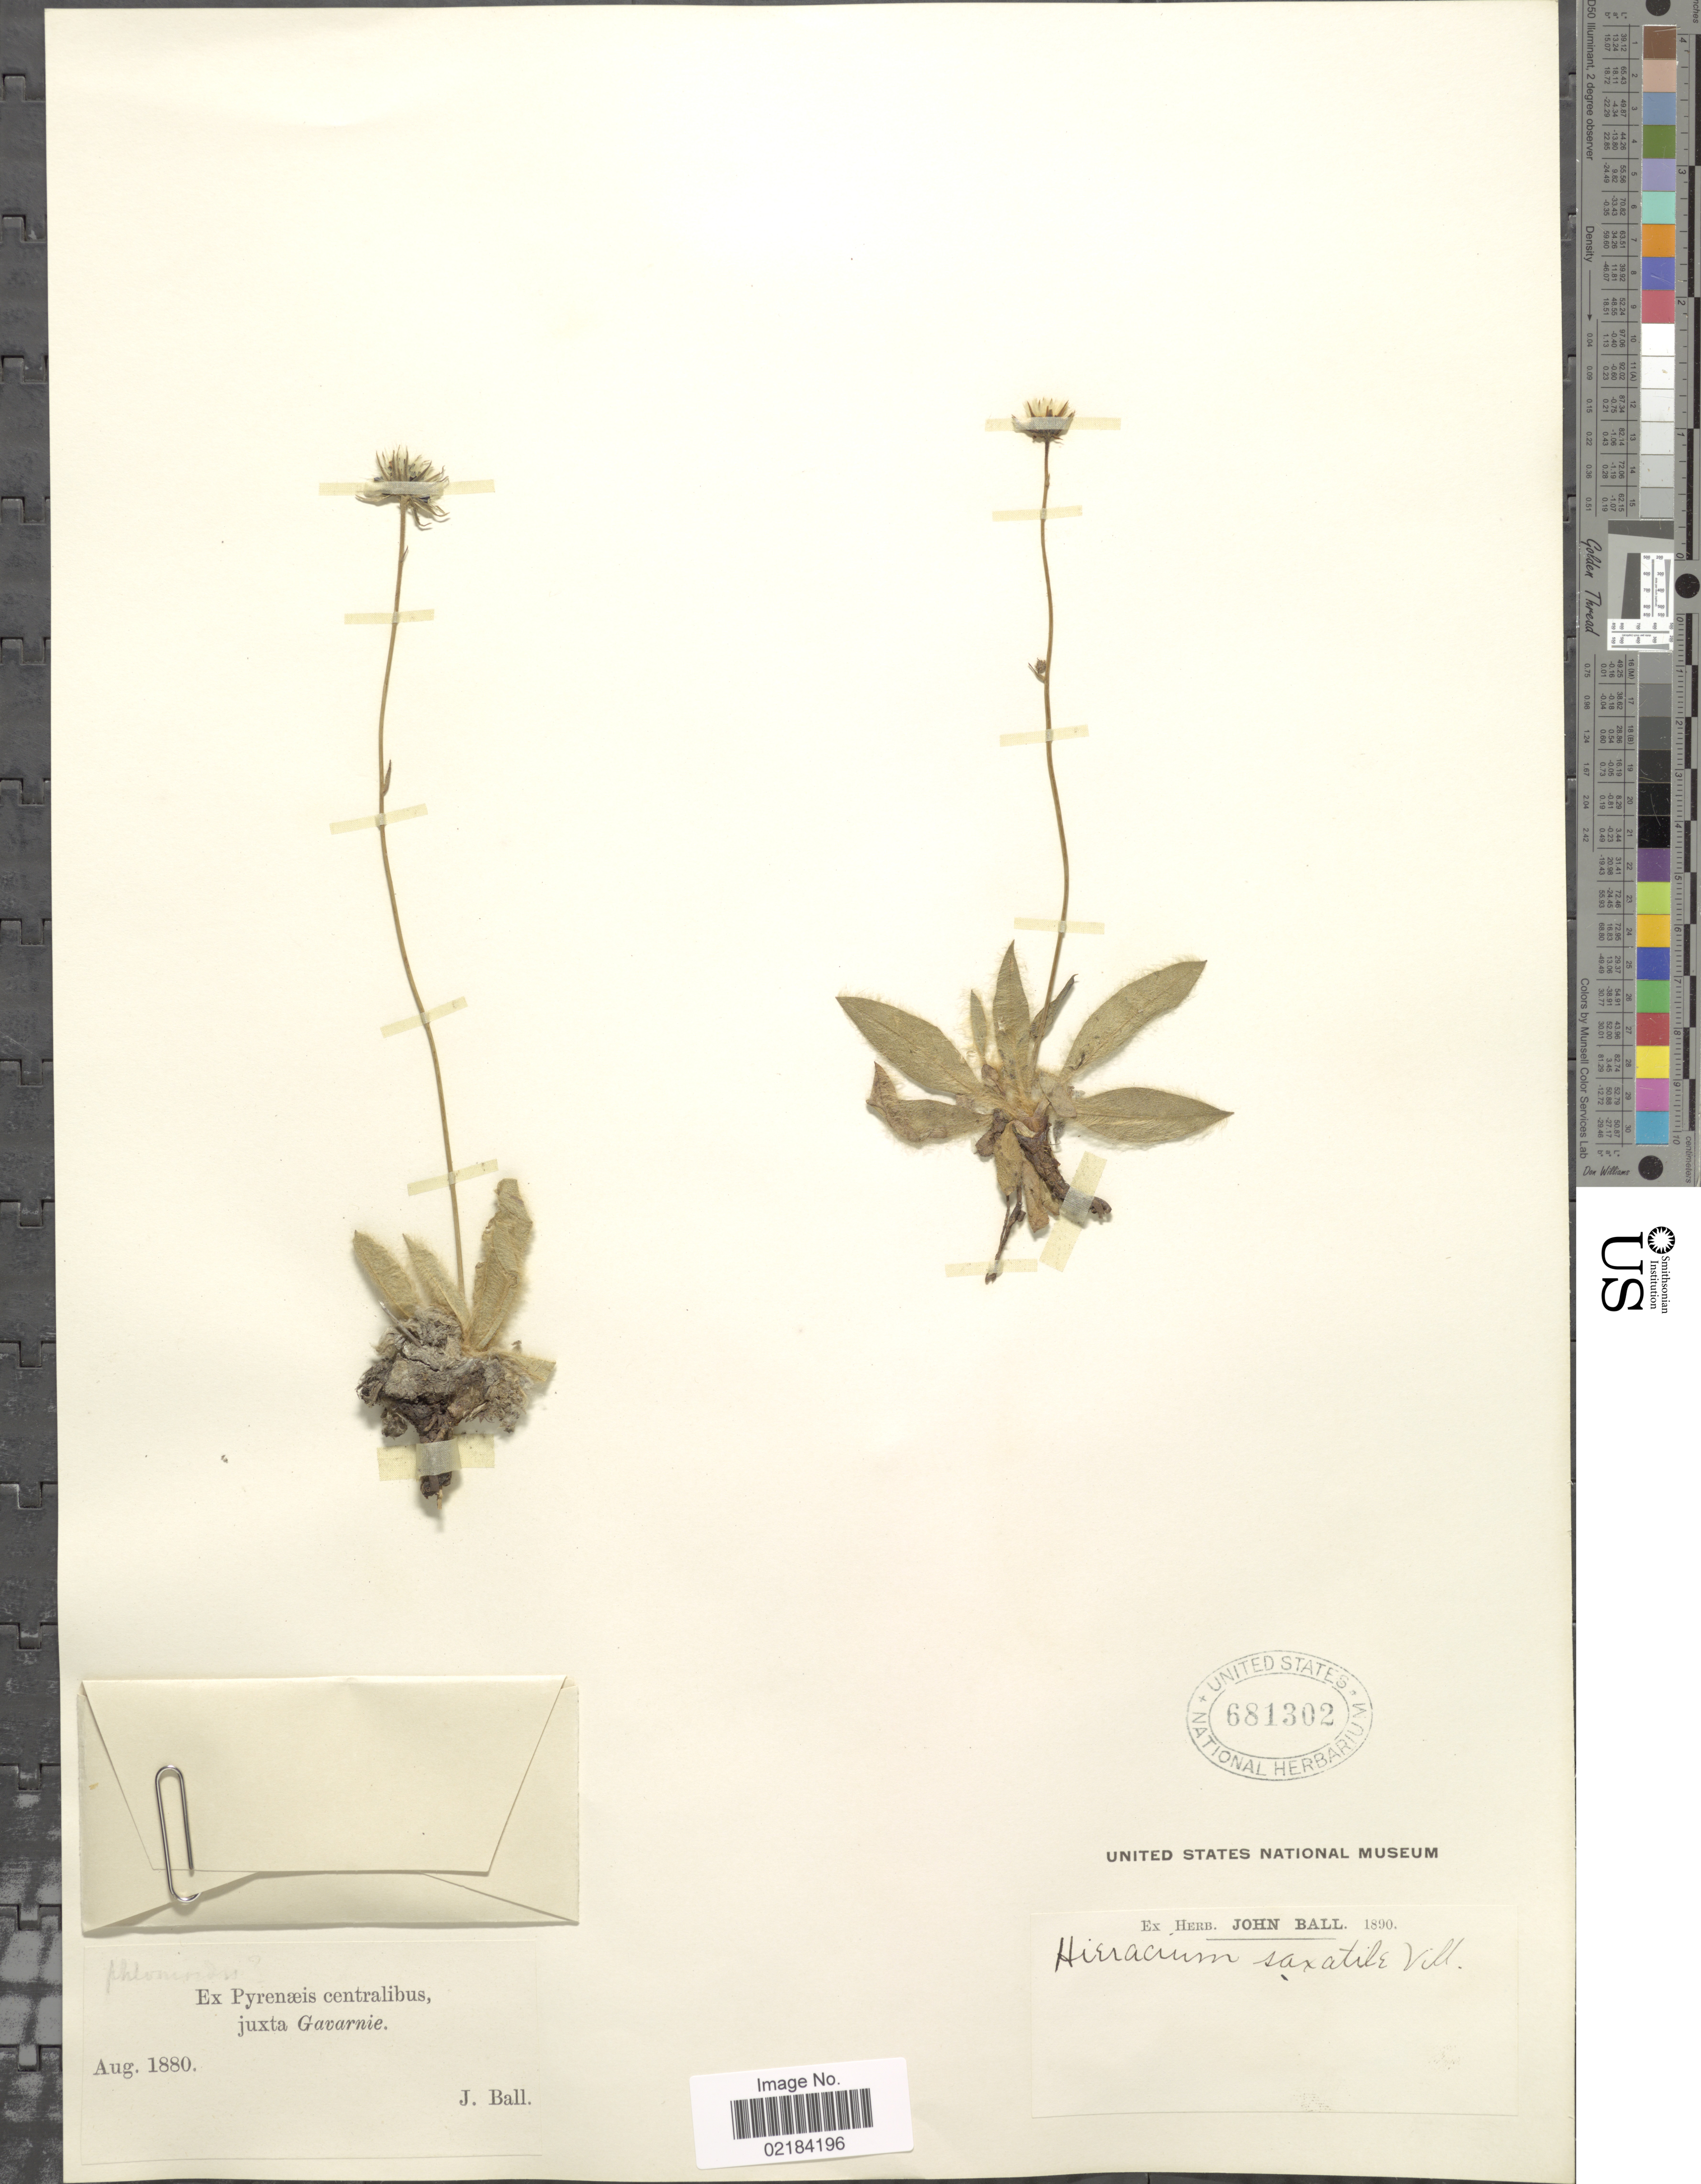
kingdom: Plantae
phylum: Tracheophyta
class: Magnoliopsida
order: Asterales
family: Asteraceae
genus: Hieracium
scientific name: Hieracium saxatile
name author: Jacq.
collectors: J. Ball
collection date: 1880-08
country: France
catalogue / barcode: US 681302